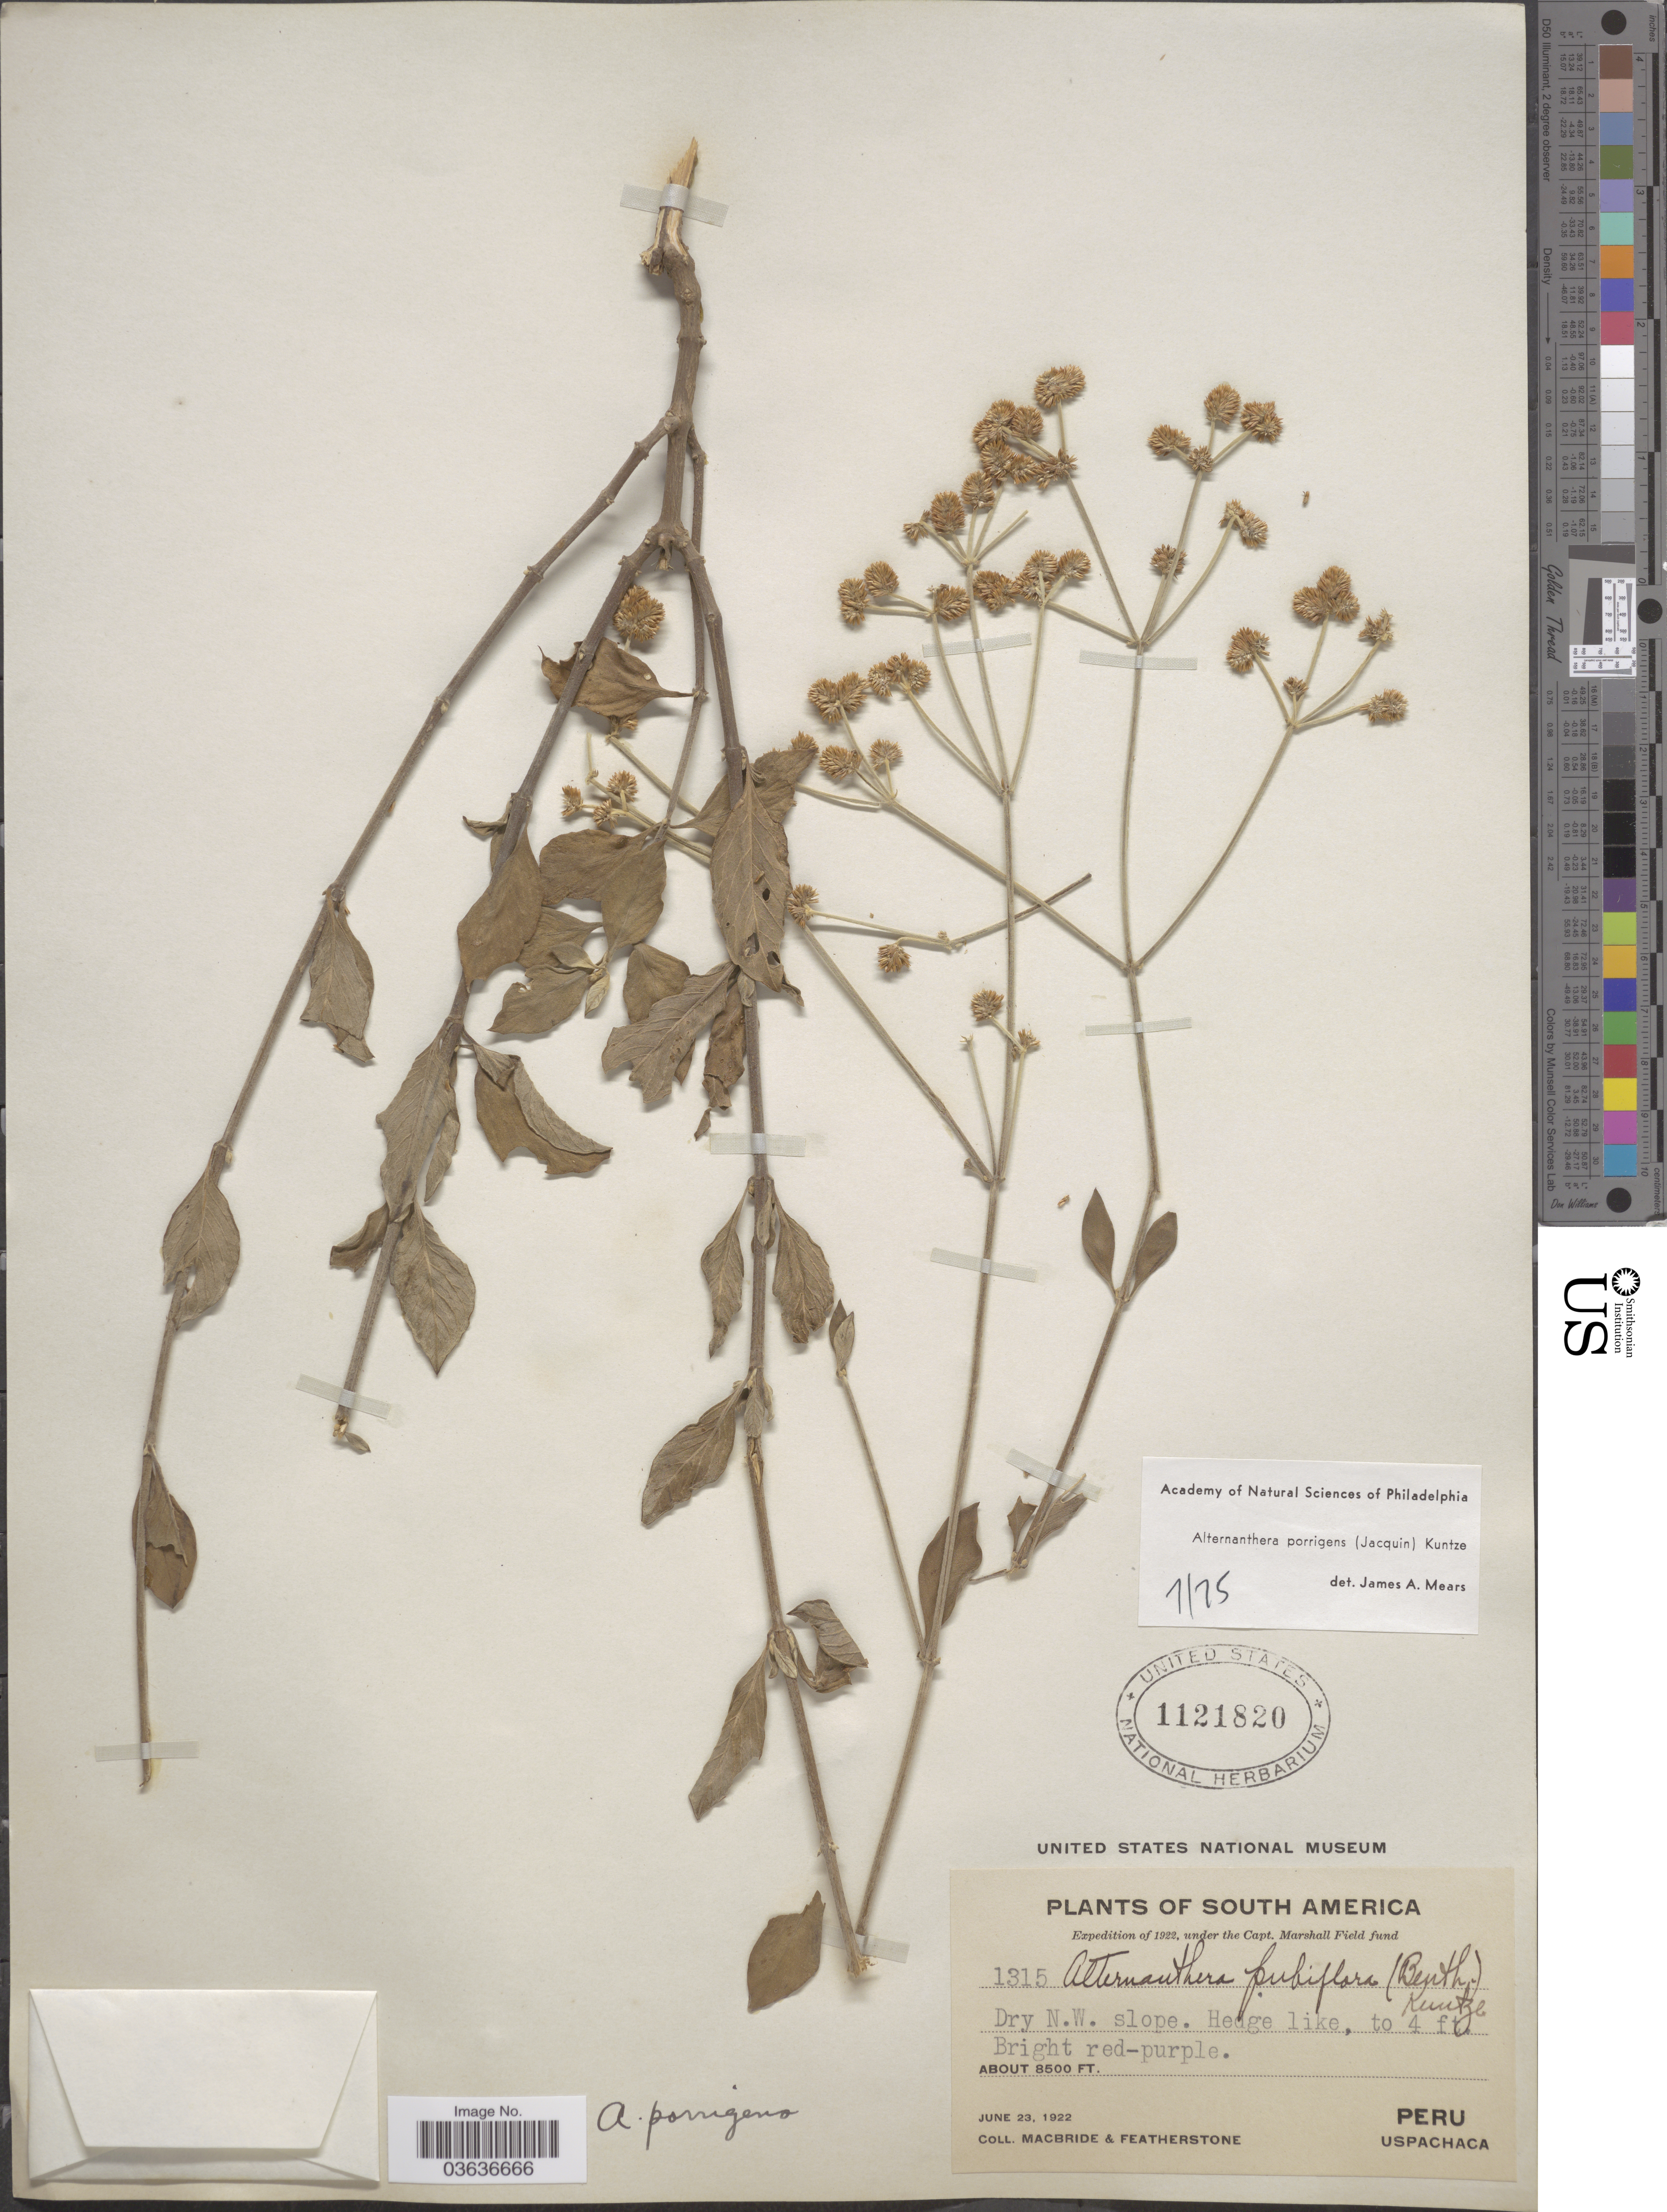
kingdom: Plantae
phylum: Tracheophyta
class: Magnoliopsida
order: Caryophyllales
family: Amaranthaceae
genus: Alternanthera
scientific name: Alternanthera porrigens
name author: (Jacq.) Kuntze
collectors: Macbride, -- & -. Featherstone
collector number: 1315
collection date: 1922-06-23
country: Peru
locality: Uspachaca.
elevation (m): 2591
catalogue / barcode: US 1121820